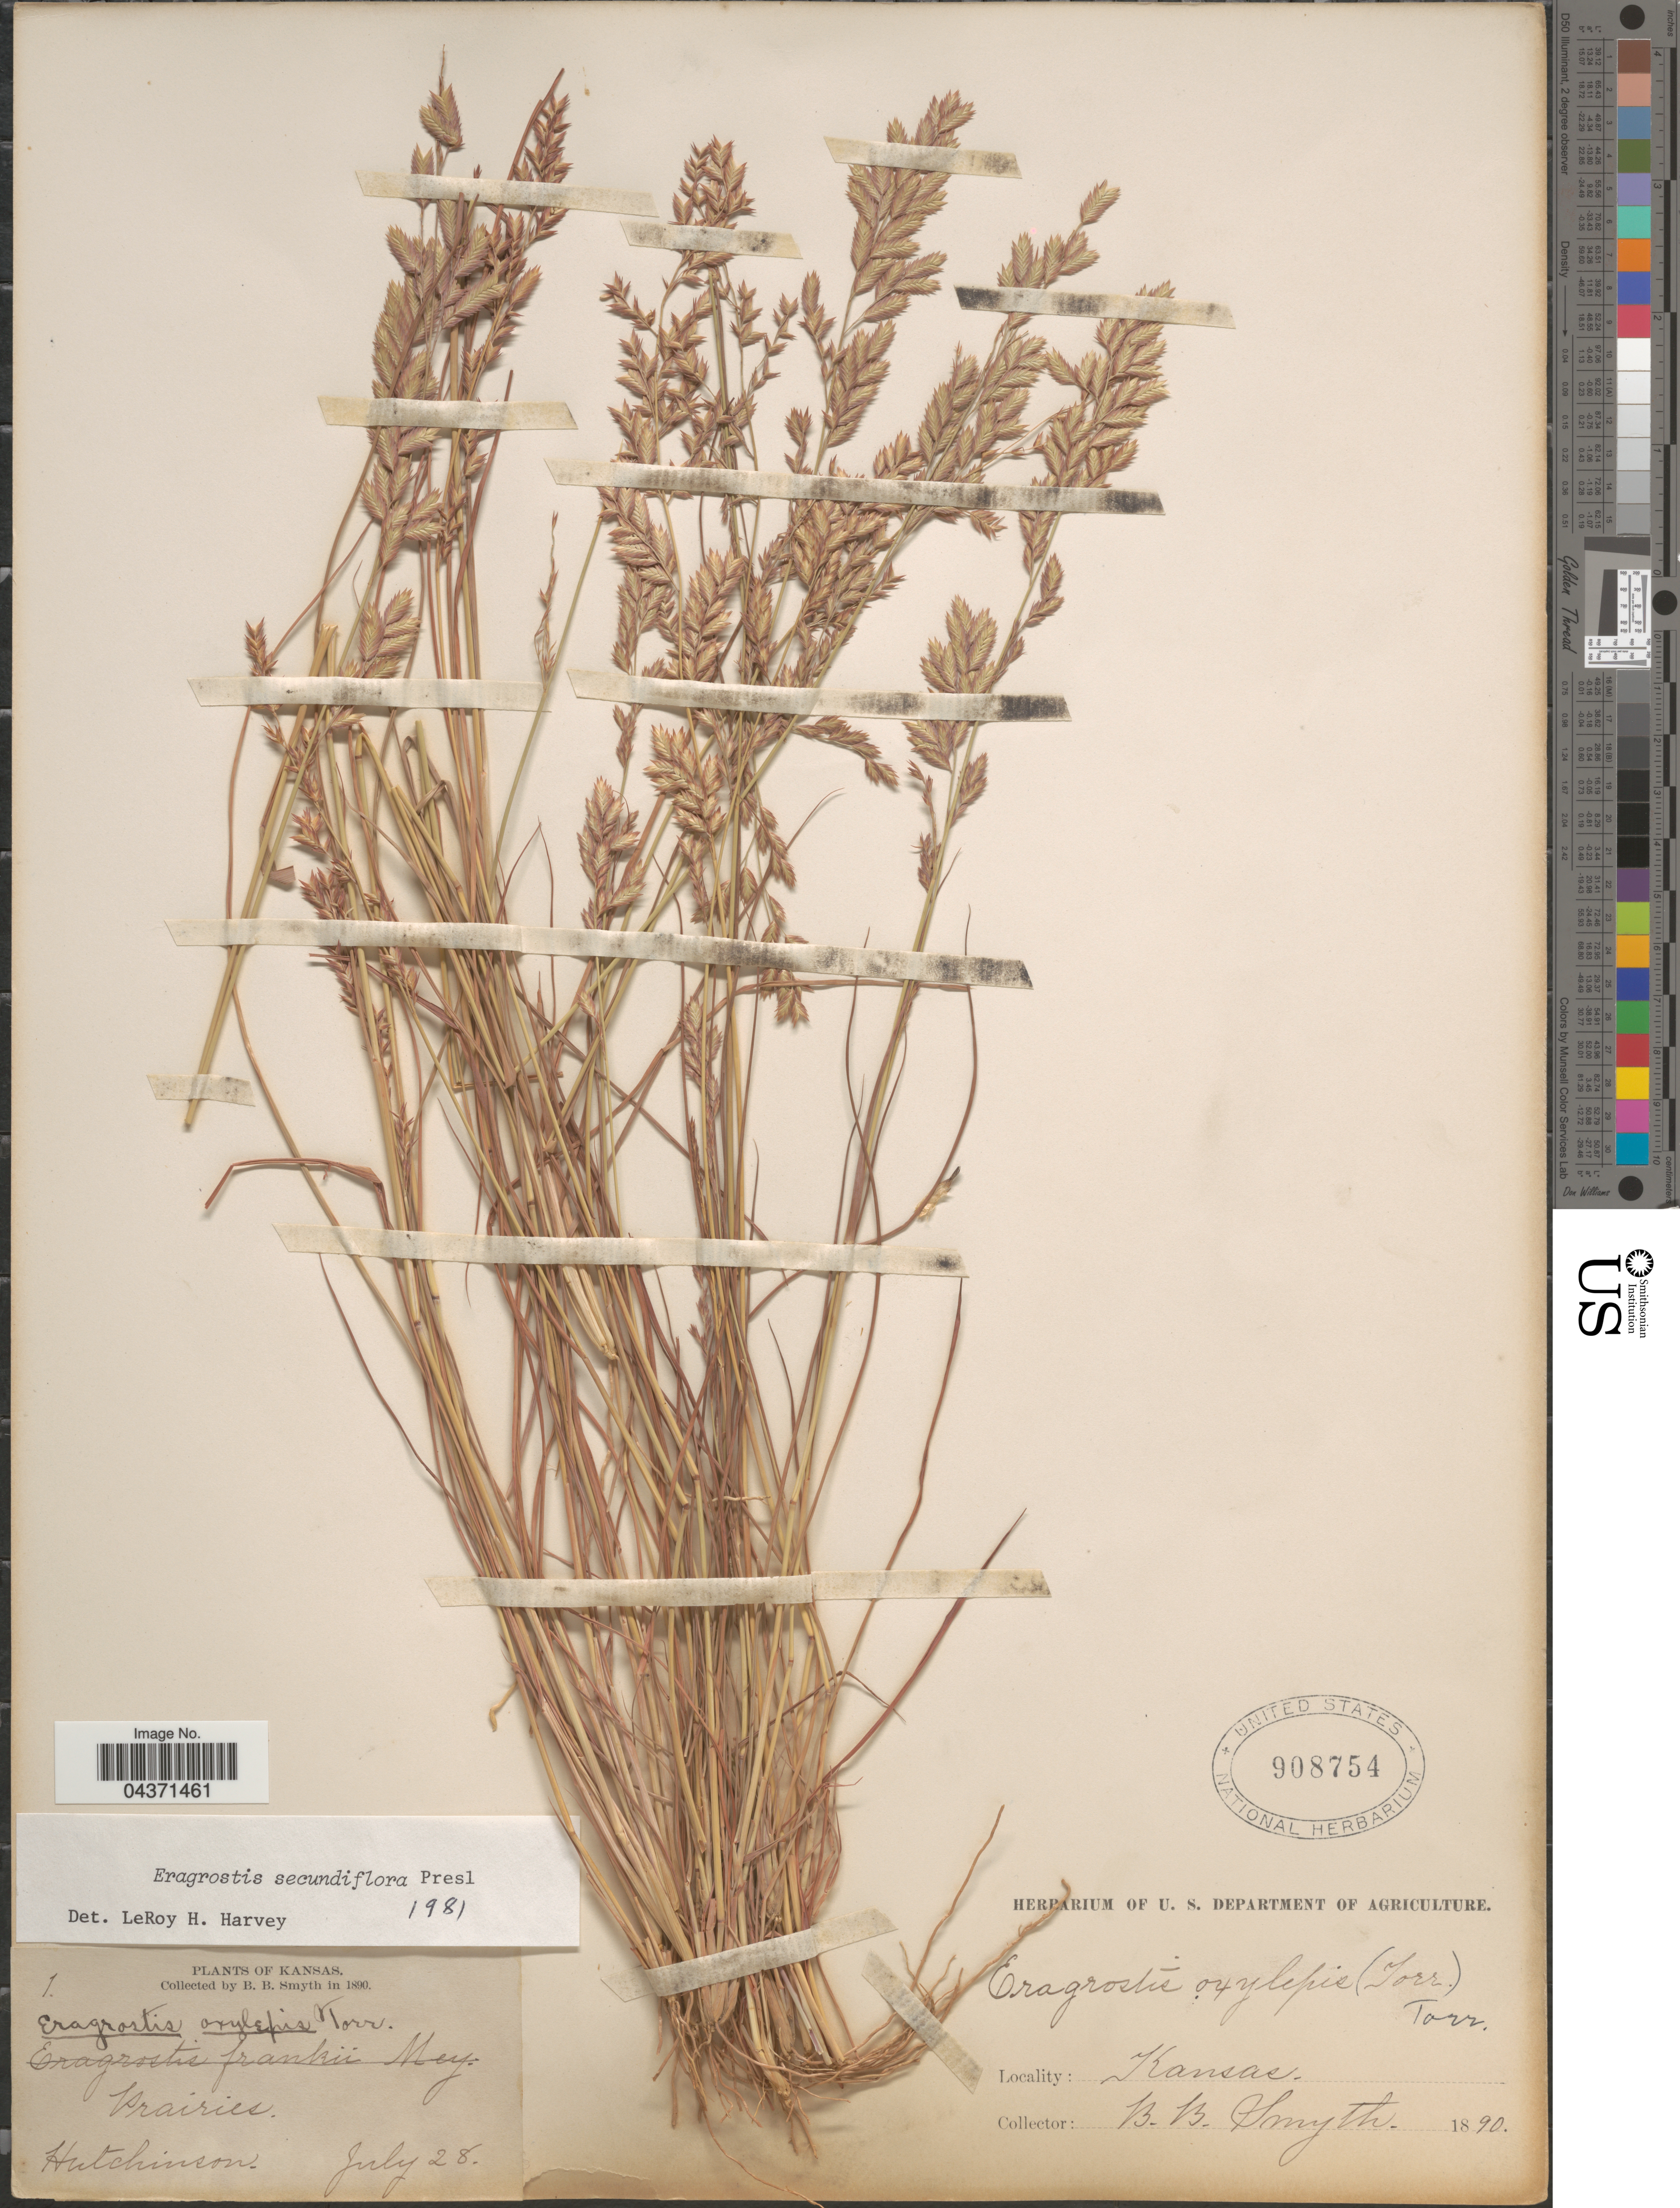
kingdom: Plantae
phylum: Tracheophyta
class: Liliopsida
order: Poales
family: Poaceae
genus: Eragrostis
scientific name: Eragrostis secundiflora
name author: J. Presl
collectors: B. Smyth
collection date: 1890-07-28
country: United States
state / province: Kansas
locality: Hutchinson.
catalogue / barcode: US 908754